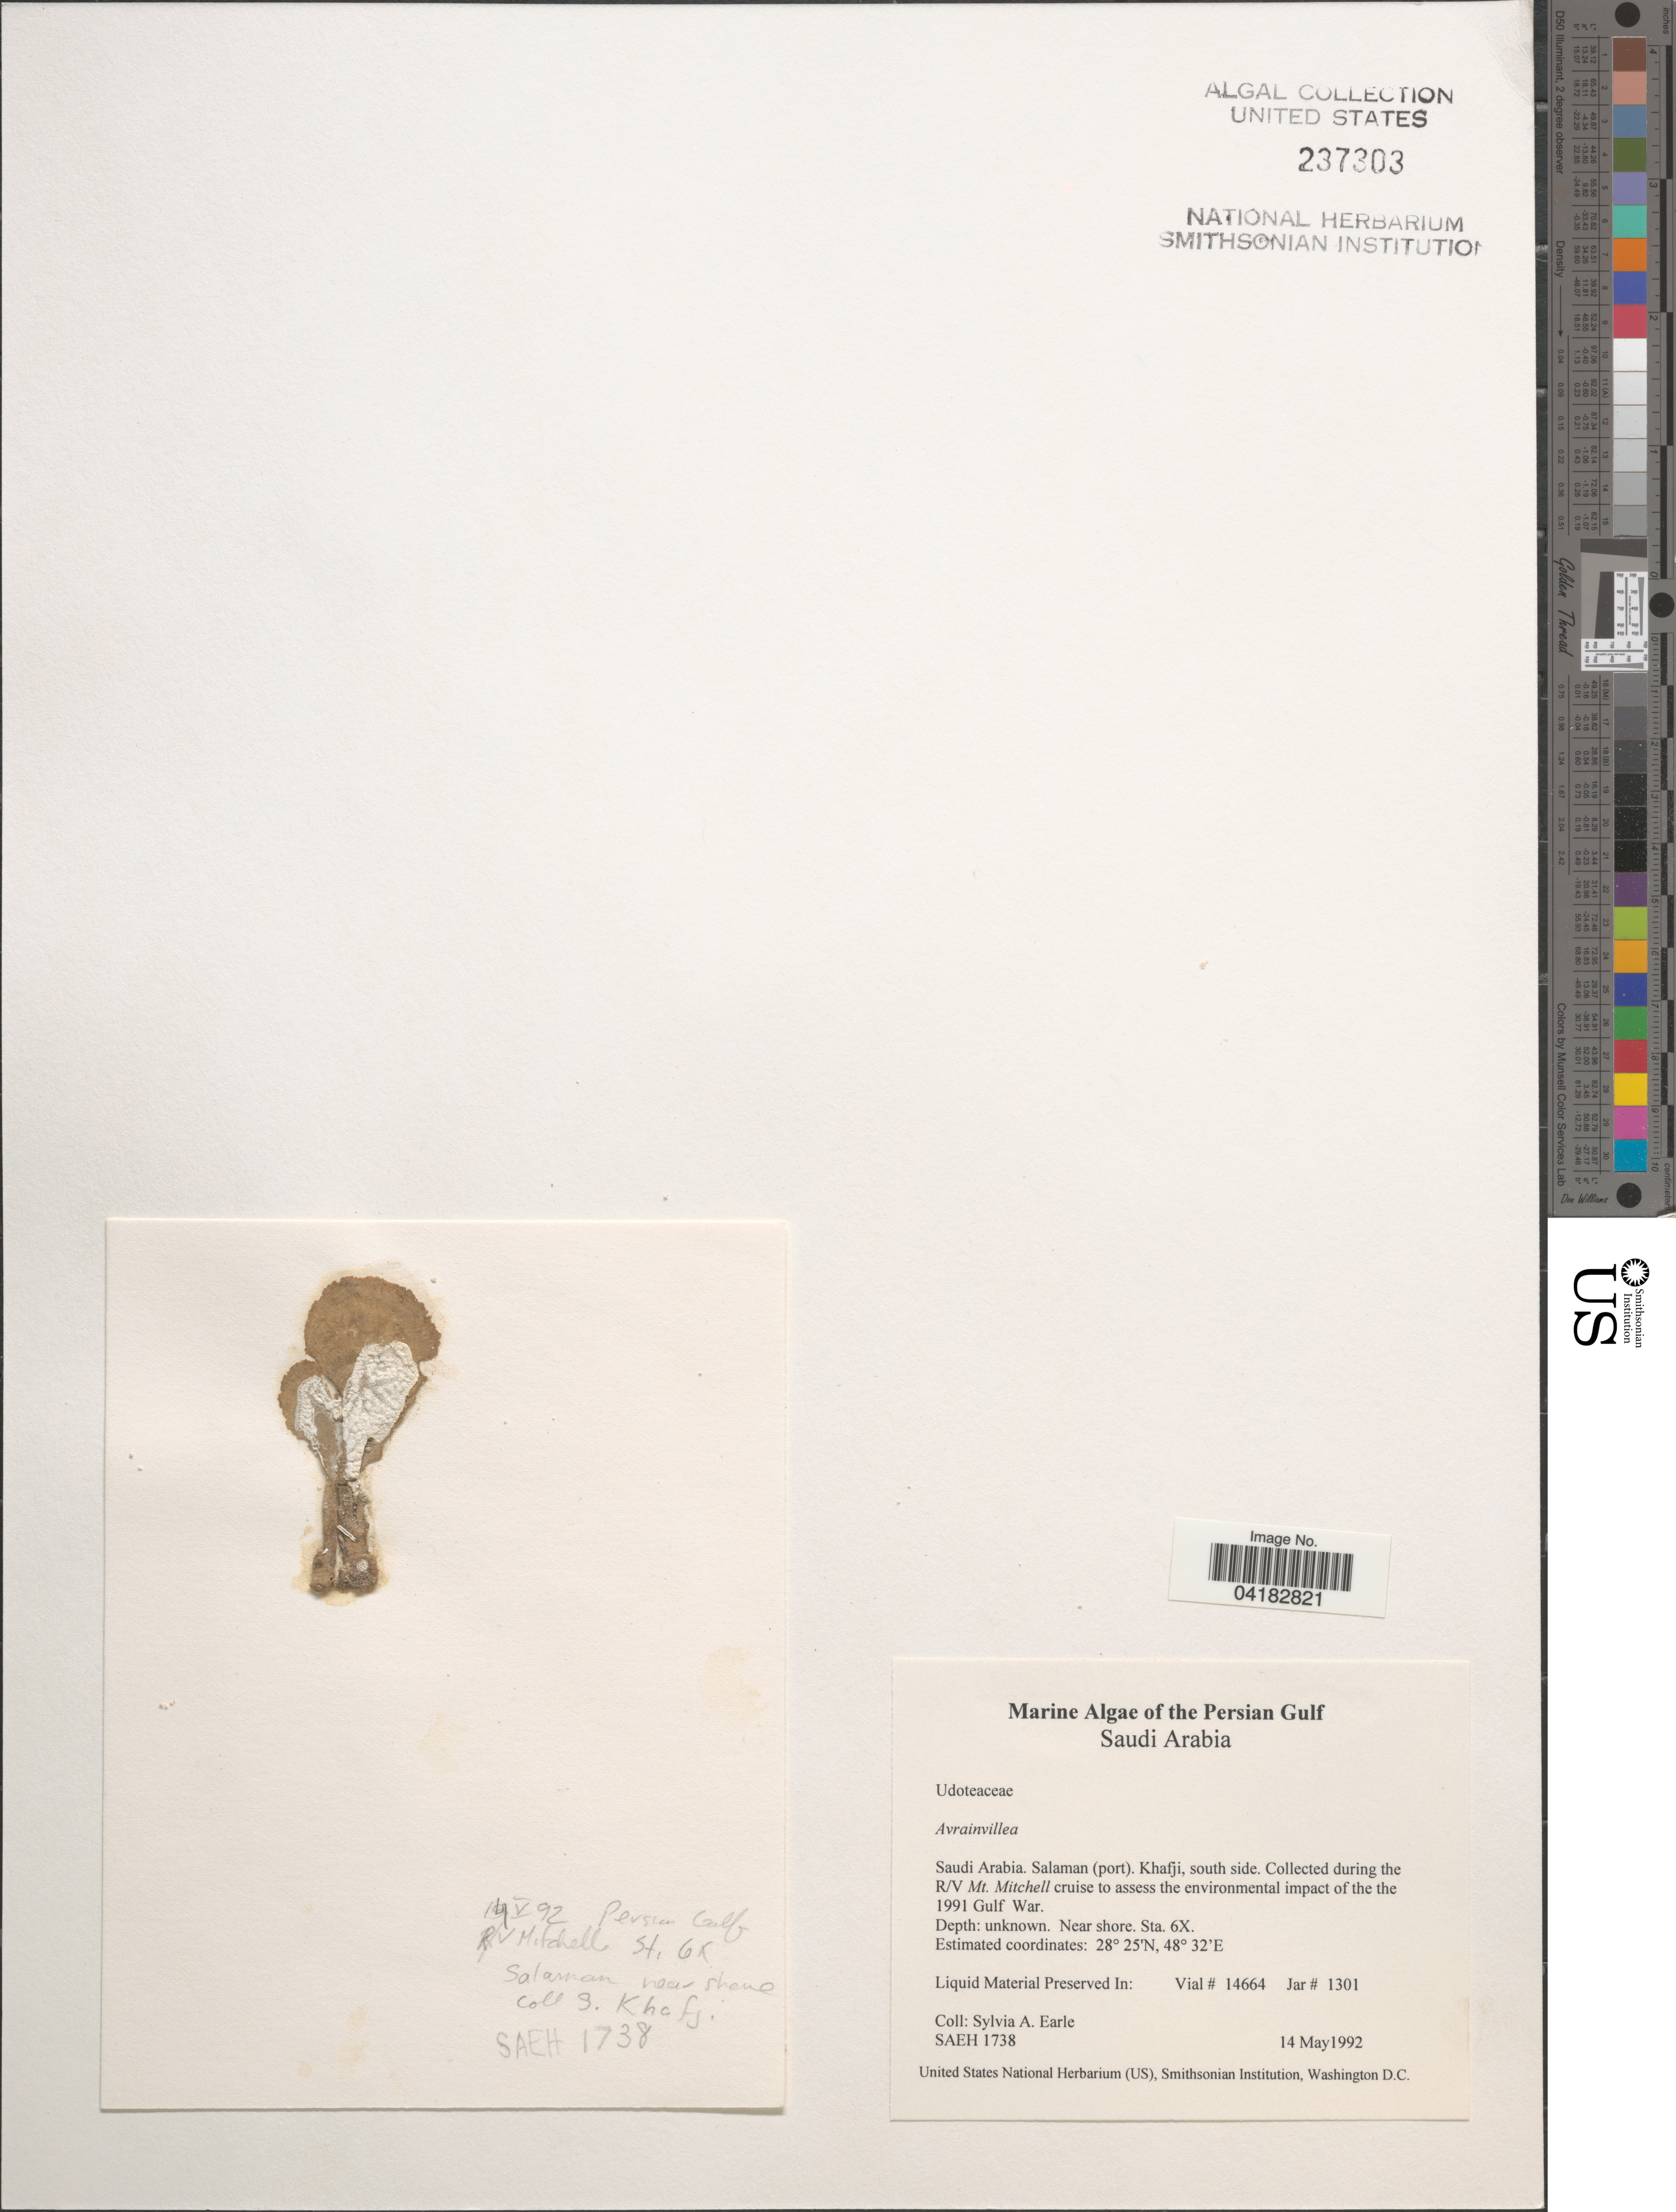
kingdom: Plantae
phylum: Chlorophyta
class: Ulvophyceae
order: Bryopsidales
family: Dichotomosiphonaceae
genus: Avrainvillea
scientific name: Avrainvillea sp.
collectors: S. A. Earle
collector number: SAEH1738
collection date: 1992-05-14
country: Saudi Arabia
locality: Persian Gulf. Salaman (port). Khafji, south side. Collected during the R/V Mt. Mitchell cruise to assess the environmental impact of the 1991 Gulf War. Sta. 6X.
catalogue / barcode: US 237303